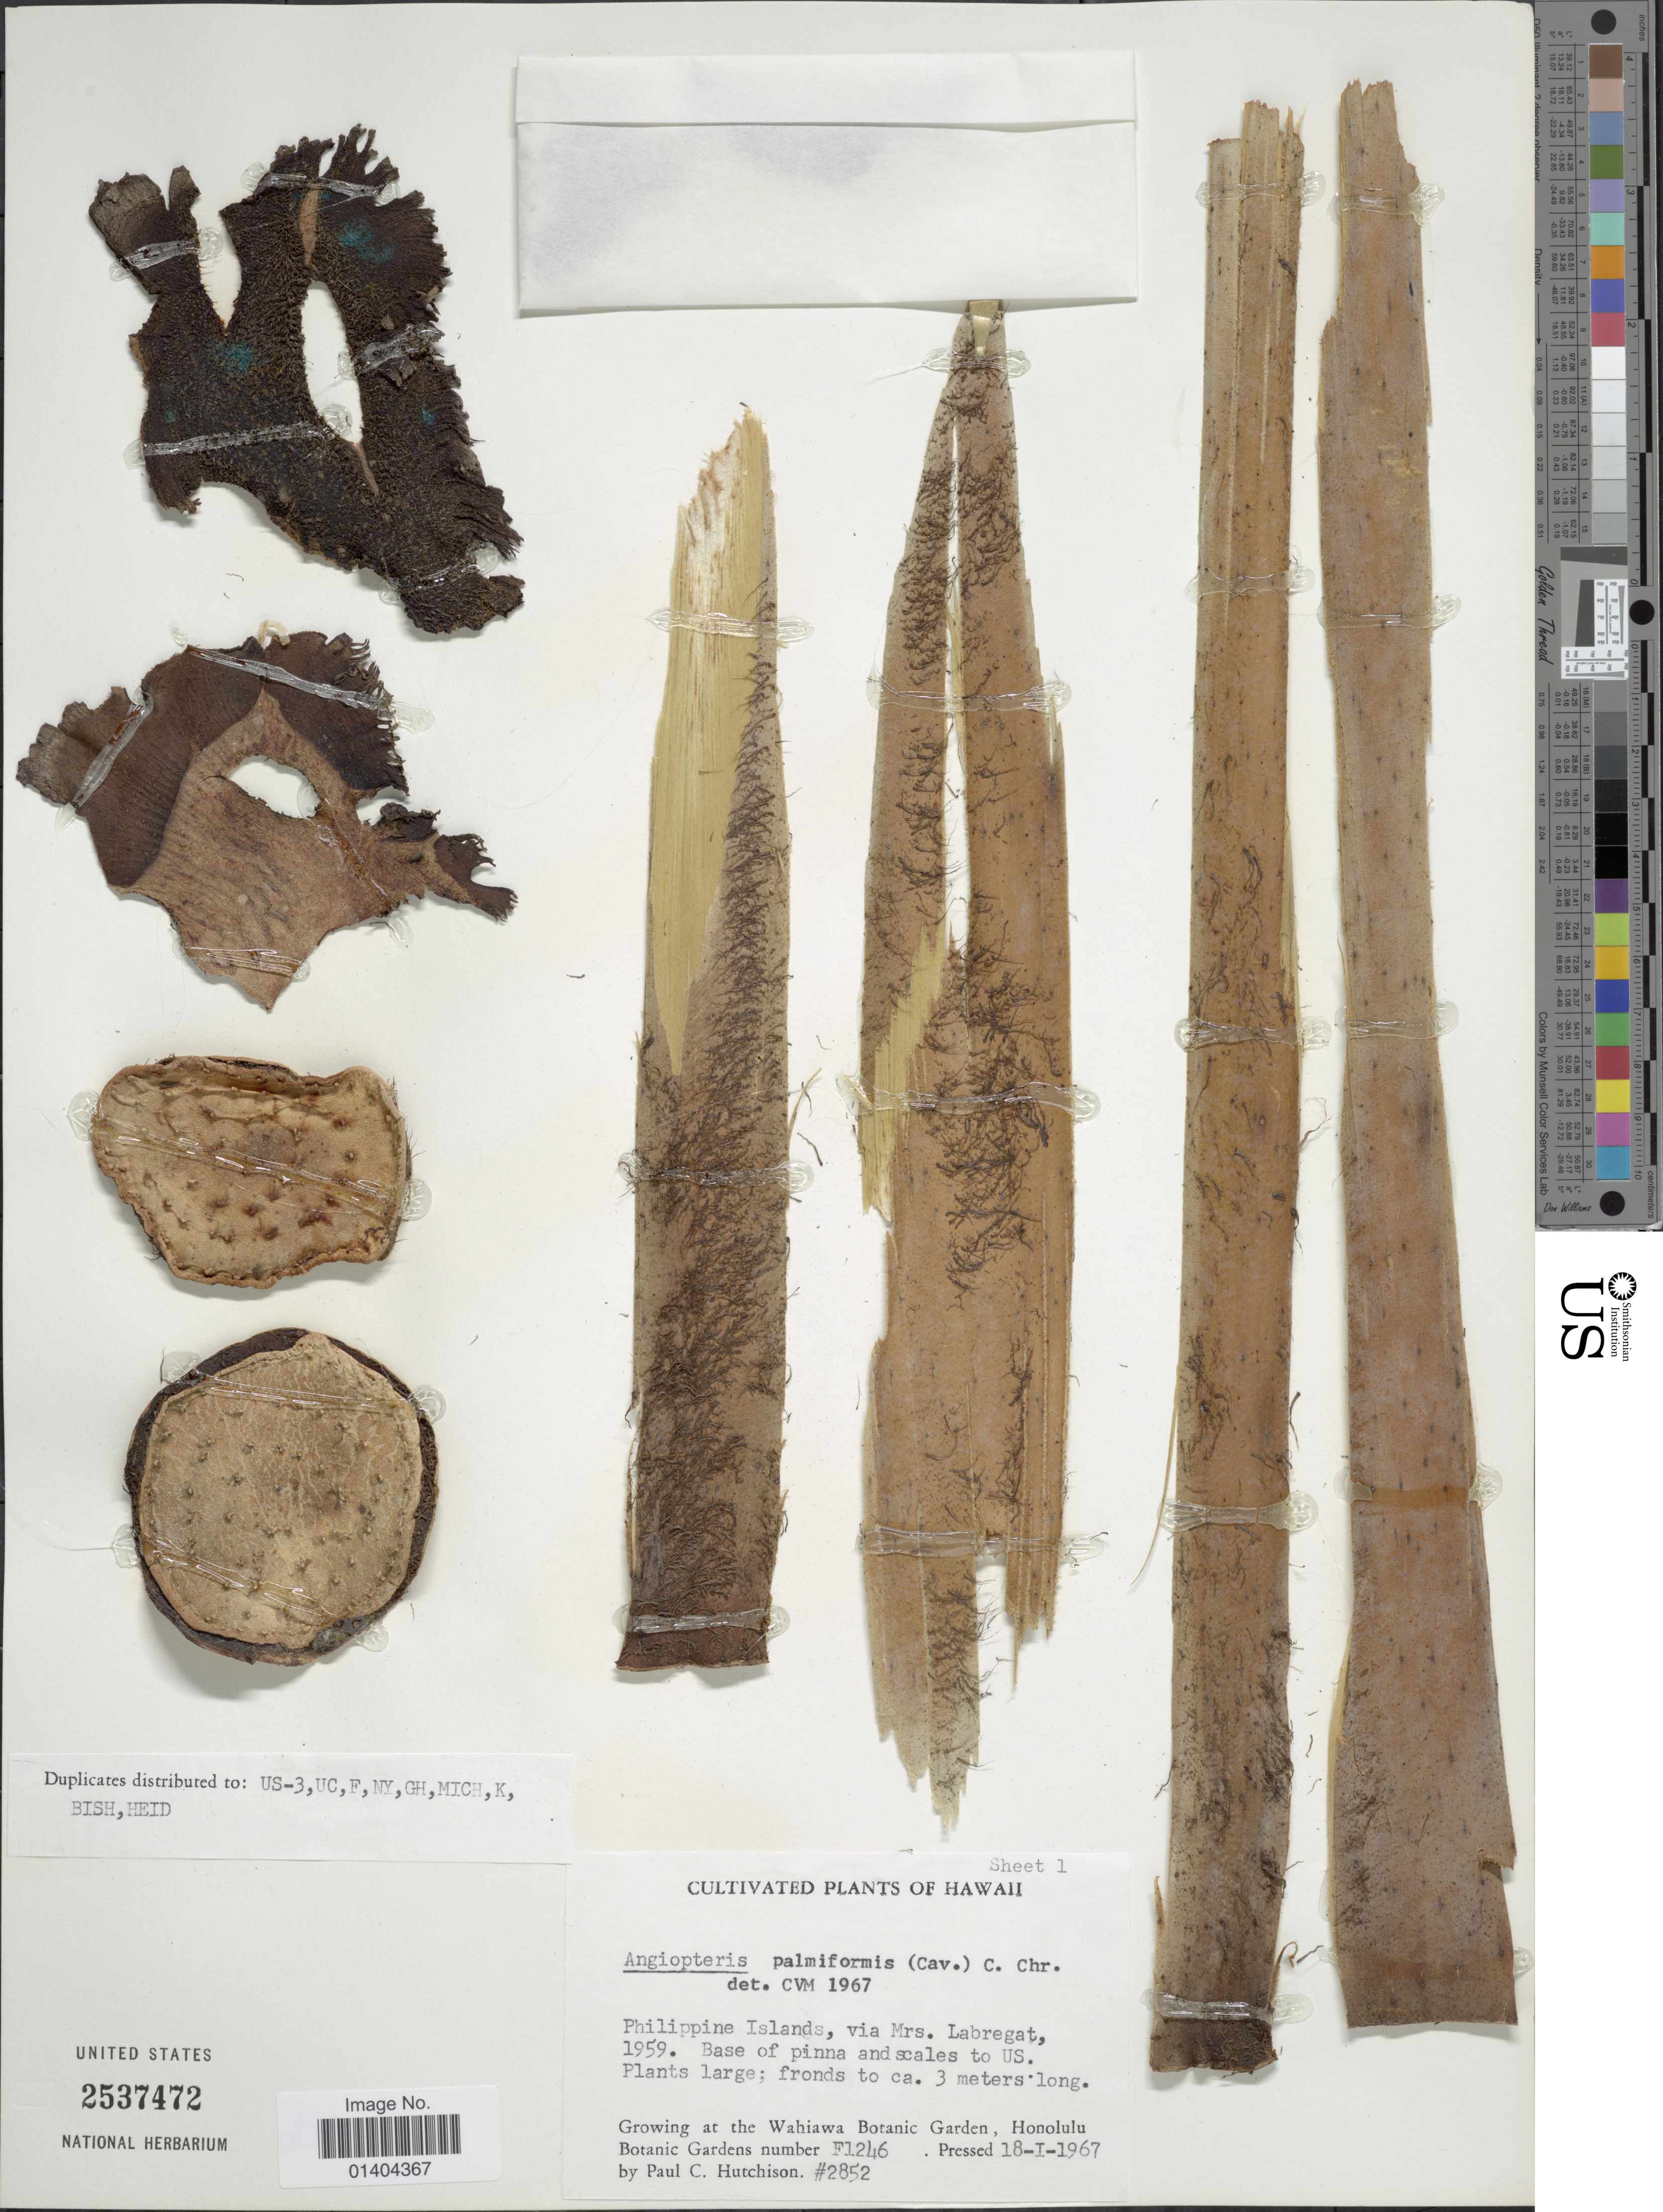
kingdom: Plantae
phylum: Tracheophyta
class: Polypodiopsida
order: Marattiales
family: Marattiaceae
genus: Angiopteris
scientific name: Angiopteris palmiformis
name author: (Cav.) C. Chr.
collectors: P. C. Hutchison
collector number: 2852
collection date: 1967-01-18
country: United States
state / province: Hawaii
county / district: Honolulu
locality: Philippine Islands, via Mrs. Labregat, 1959, base of pinna and scales to US., Growing at the Wahiawa Botanic Garden, Honolulu Botanic Gardens number F1246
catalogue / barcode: US 2537472